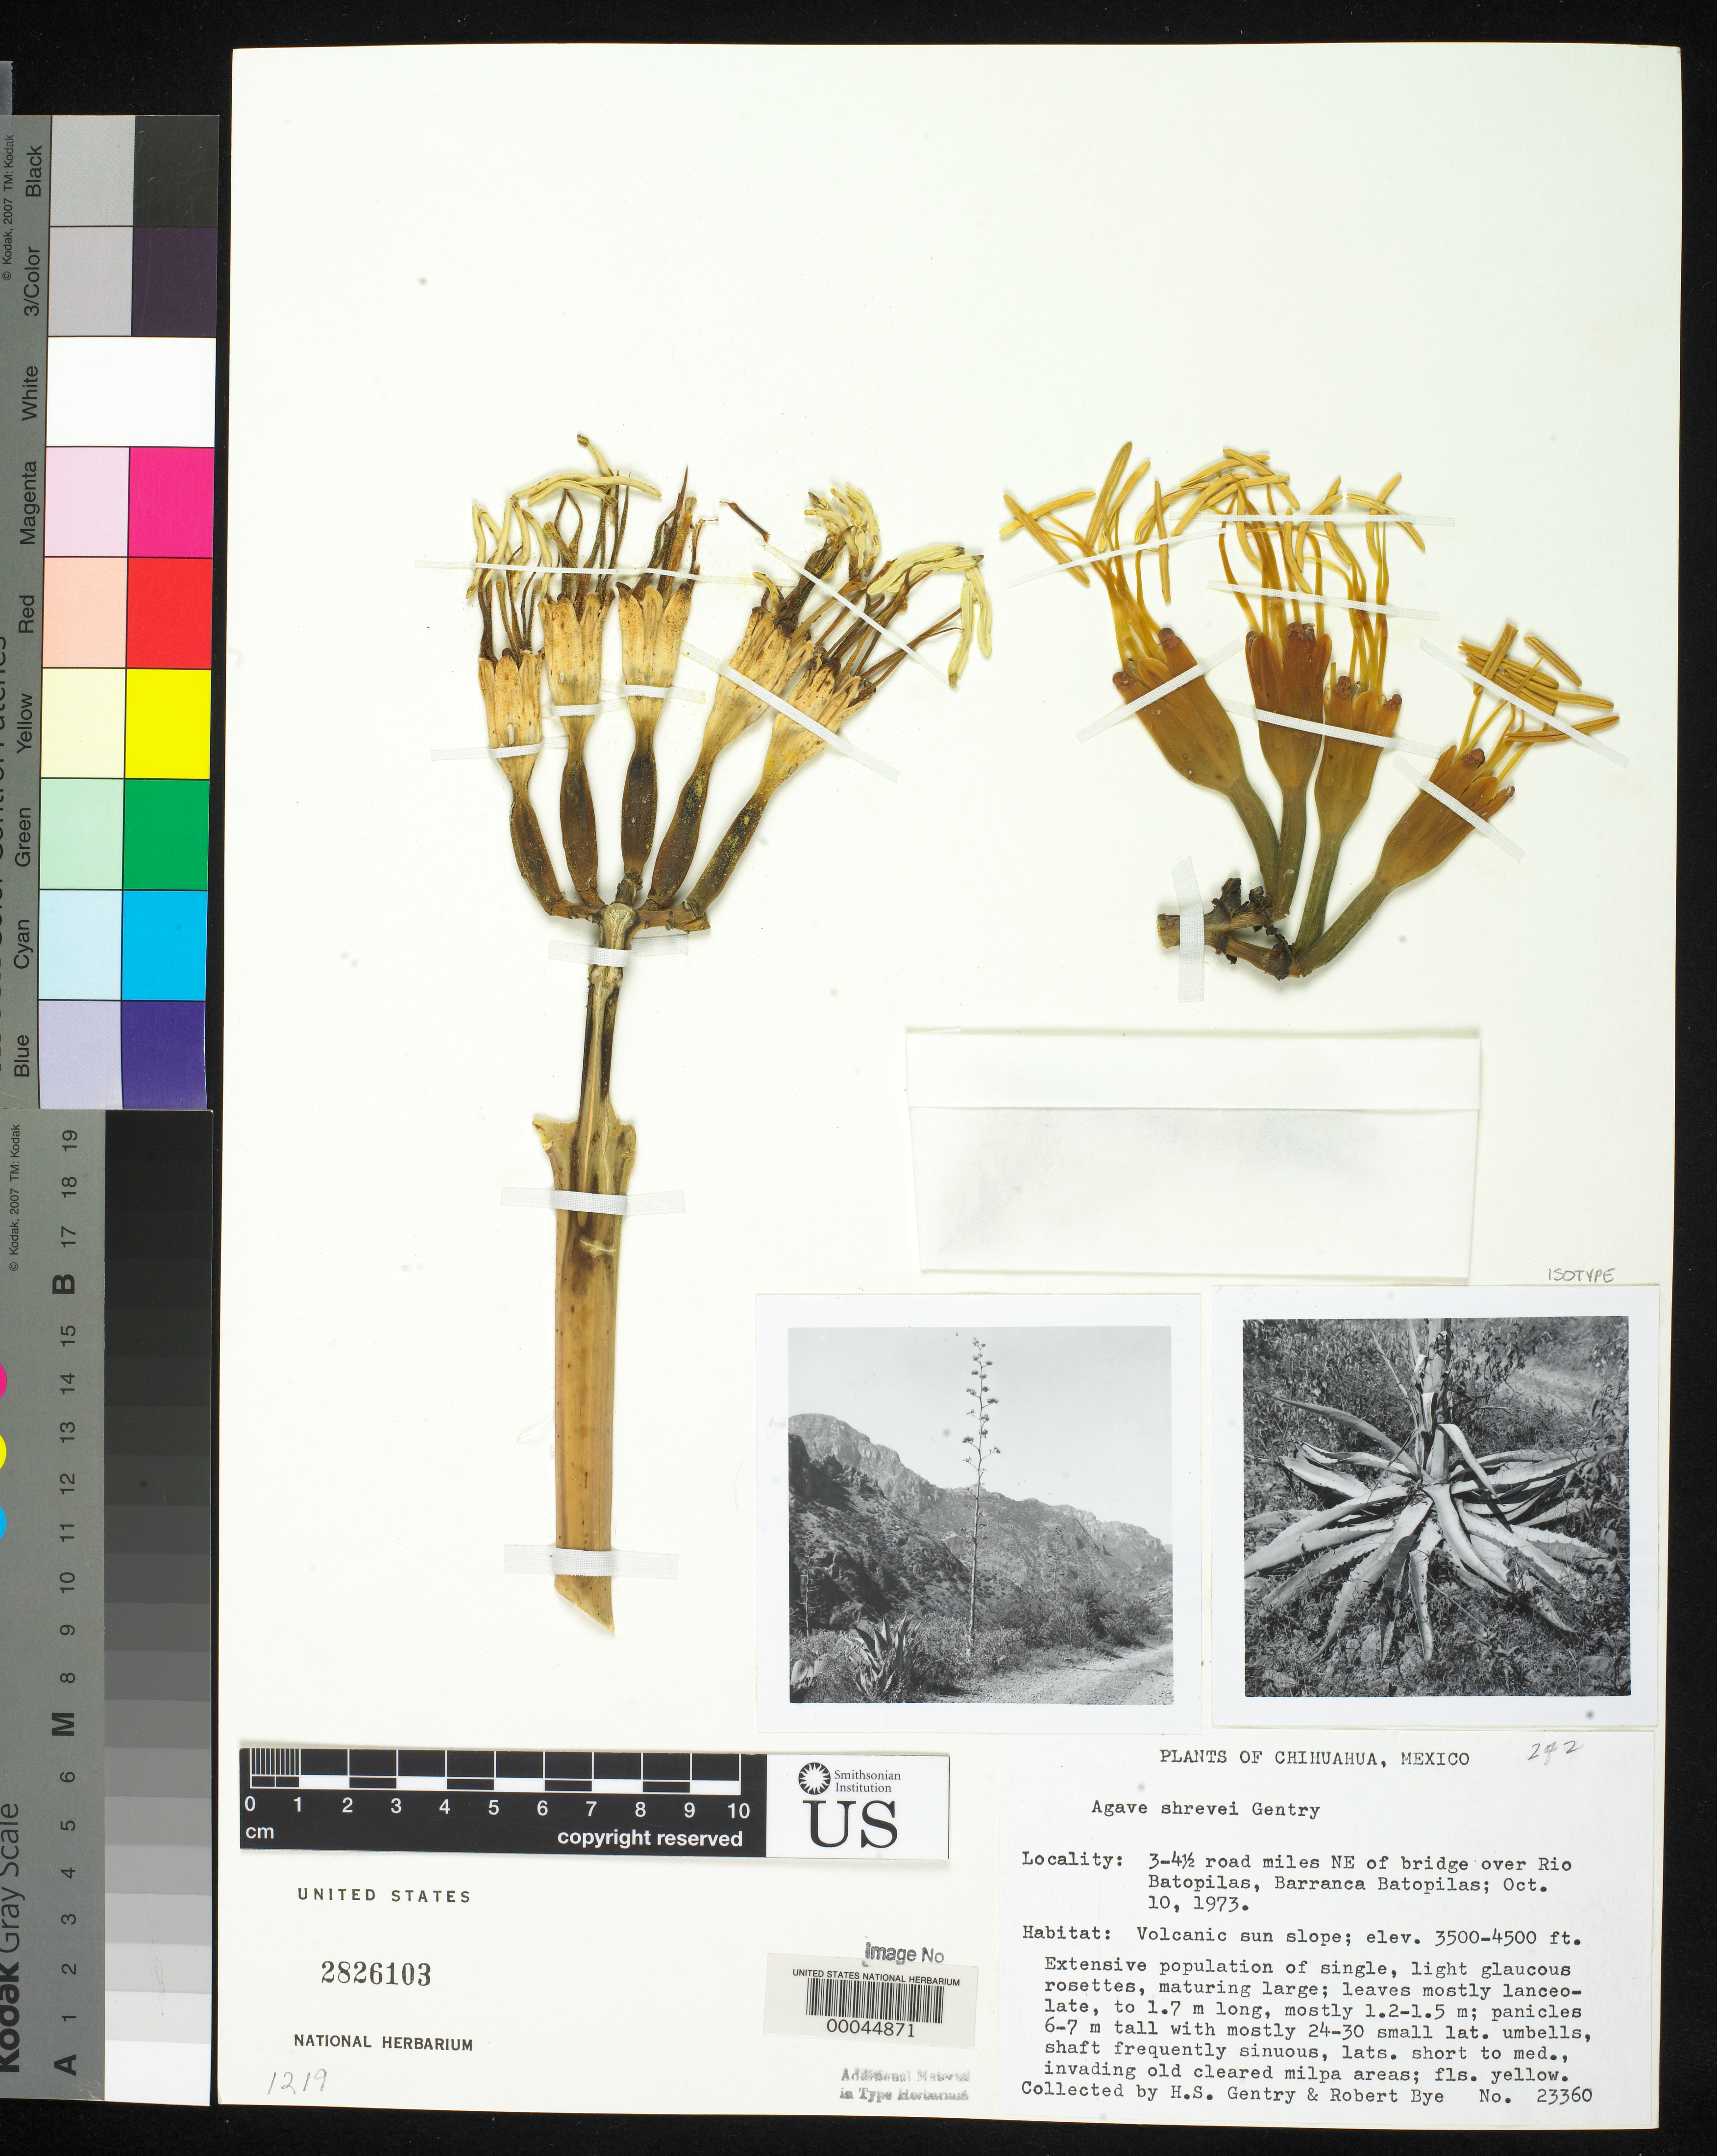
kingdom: Plantae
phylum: Tracheophyta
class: Liliopsida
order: Asparagales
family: Asparagaceae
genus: Agave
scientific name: Agave shrevei subsp. magna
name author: Gentry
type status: Isotype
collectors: H. S. Gentry & R. A. Bye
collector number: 23360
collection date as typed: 10 Oct 1973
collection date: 1973-10-10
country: Mexico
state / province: Chihuahua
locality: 3-4.5 road mi NE of bridge over Rio Batopilas, Barranca Batopilas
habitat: Volcanic sun slope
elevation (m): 1067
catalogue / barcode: US 2826103